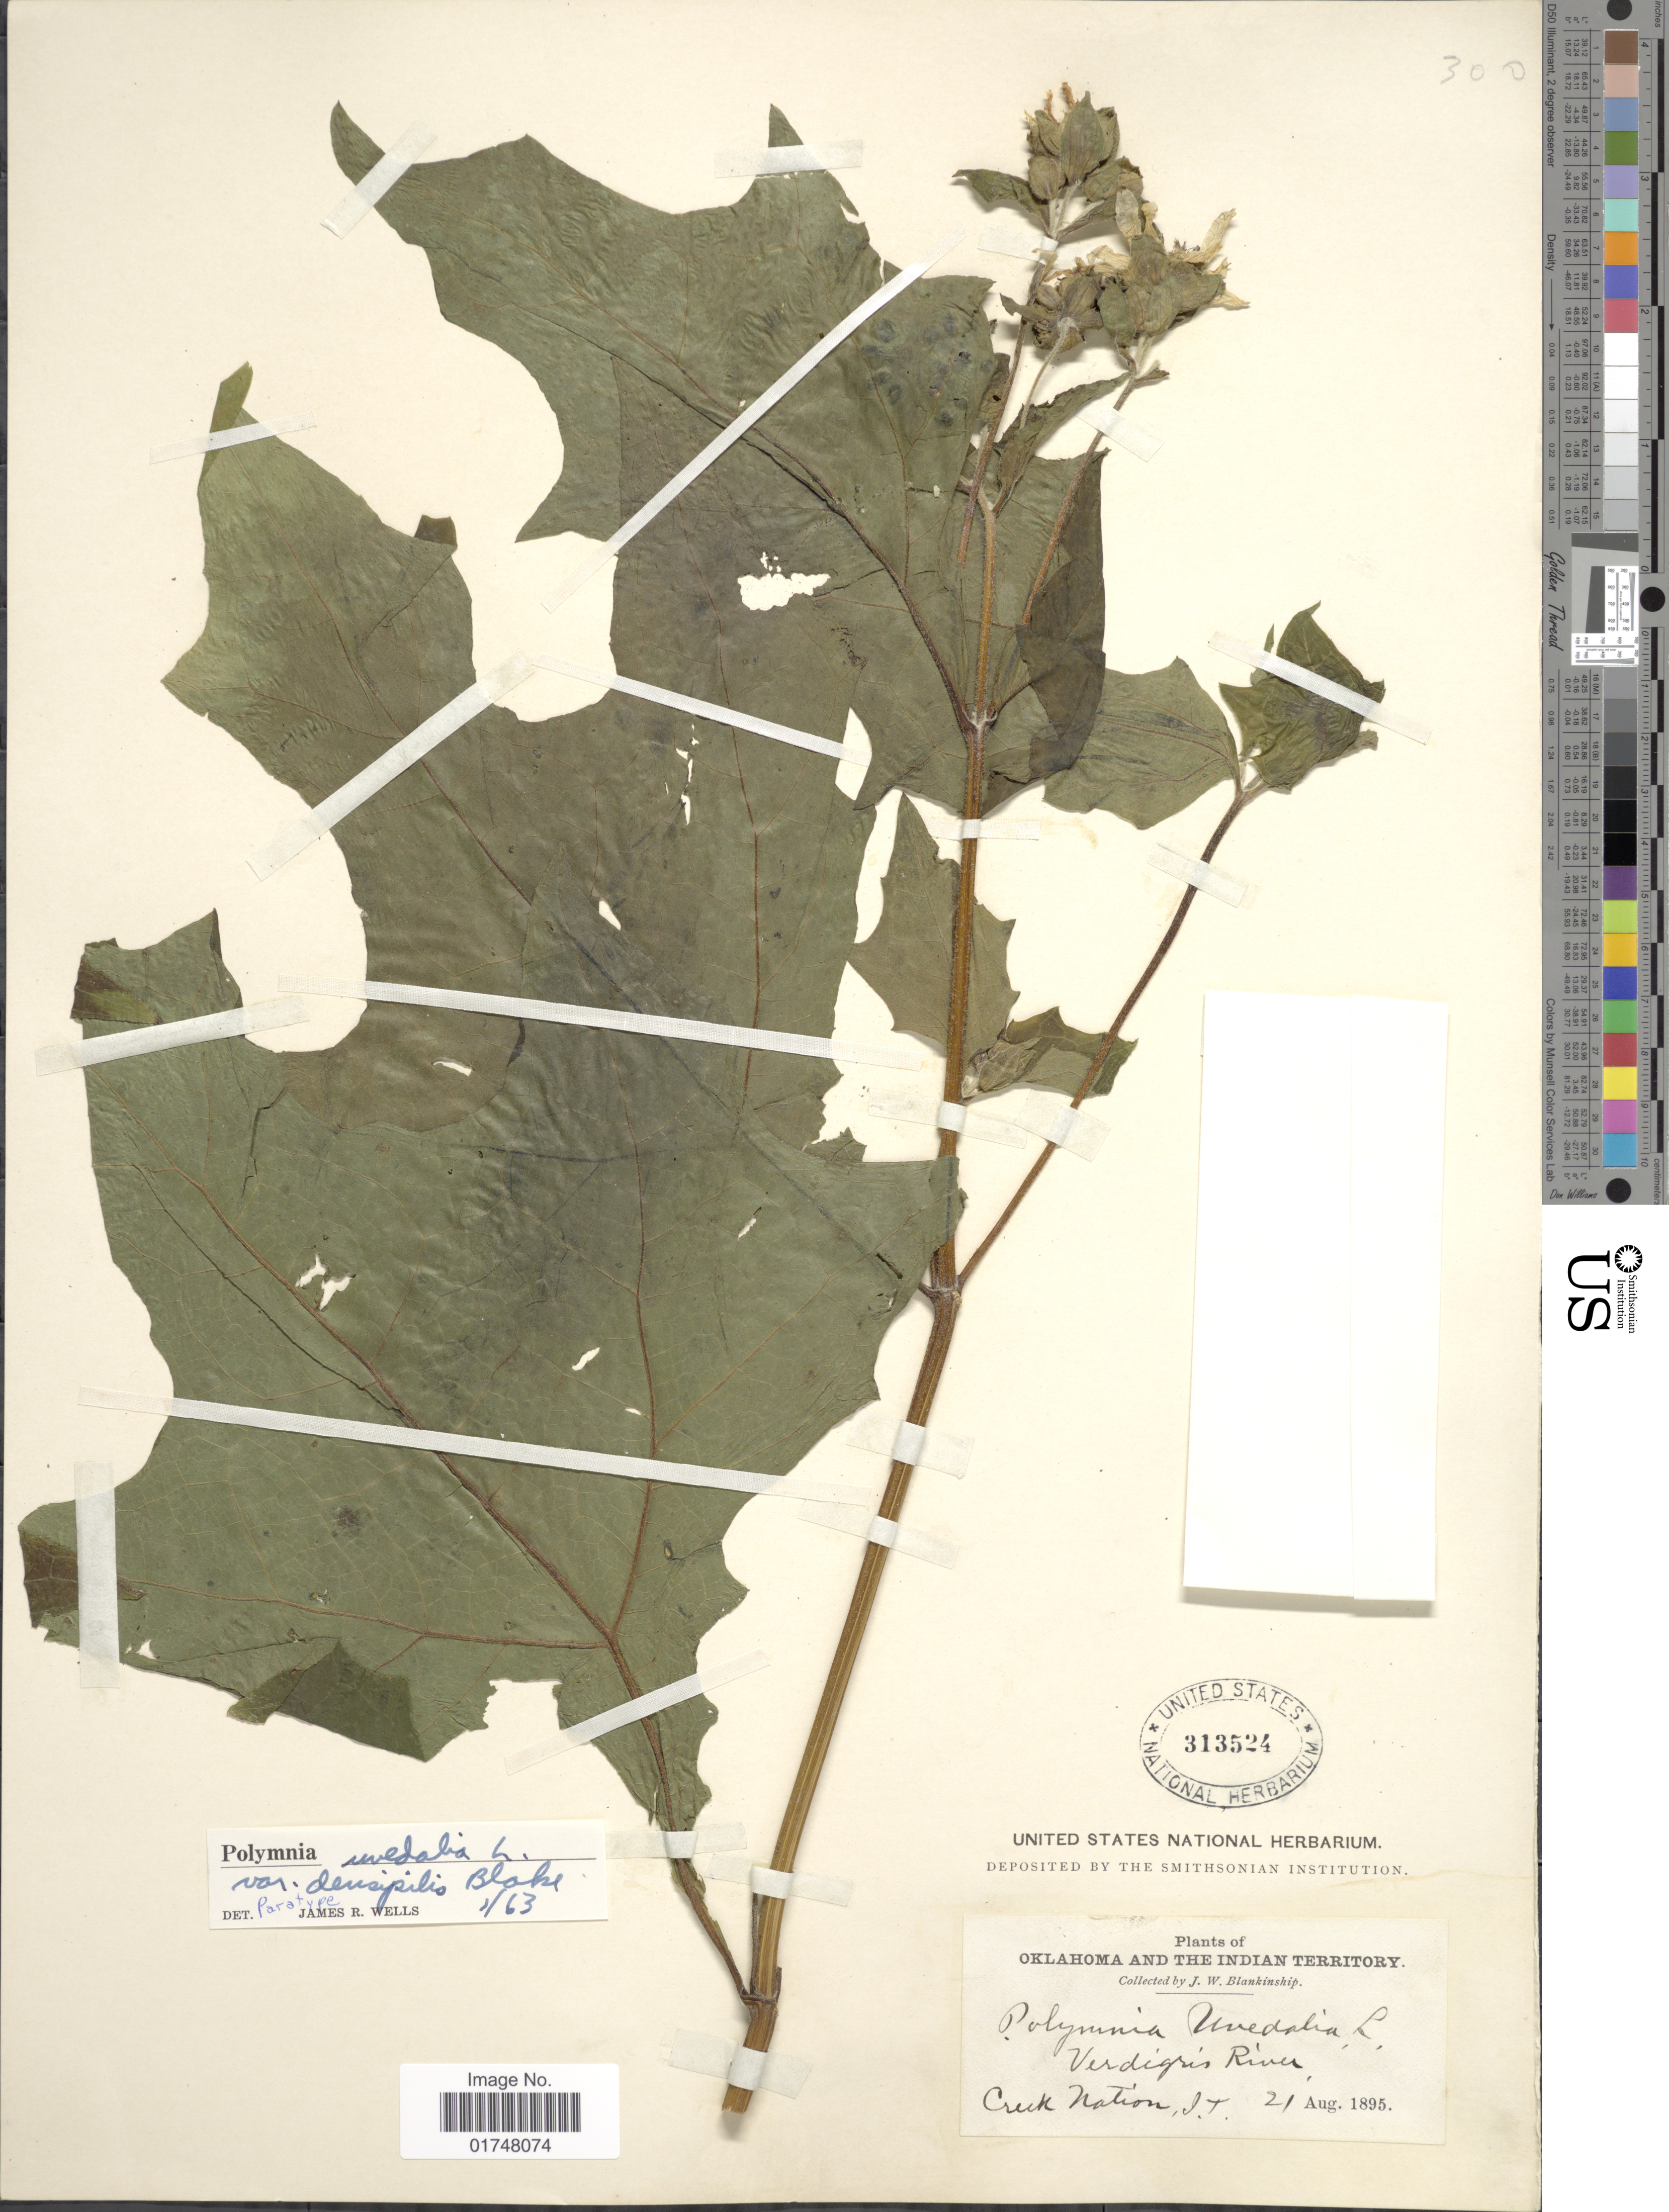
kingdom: Plantae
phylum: Tracheophyta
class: Magnoliopsida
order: Asterales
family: Asteraceae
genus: Smallanthus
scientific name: Smallanthus uvedalia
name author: (L.) Mack. ex Mack.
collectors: J. W. Blankinship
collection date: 1895-08-21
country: United States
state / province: Oklahoma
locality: Oklahoma and the Indian Territory. Creek Nation, I.T.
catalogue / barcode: US 313524